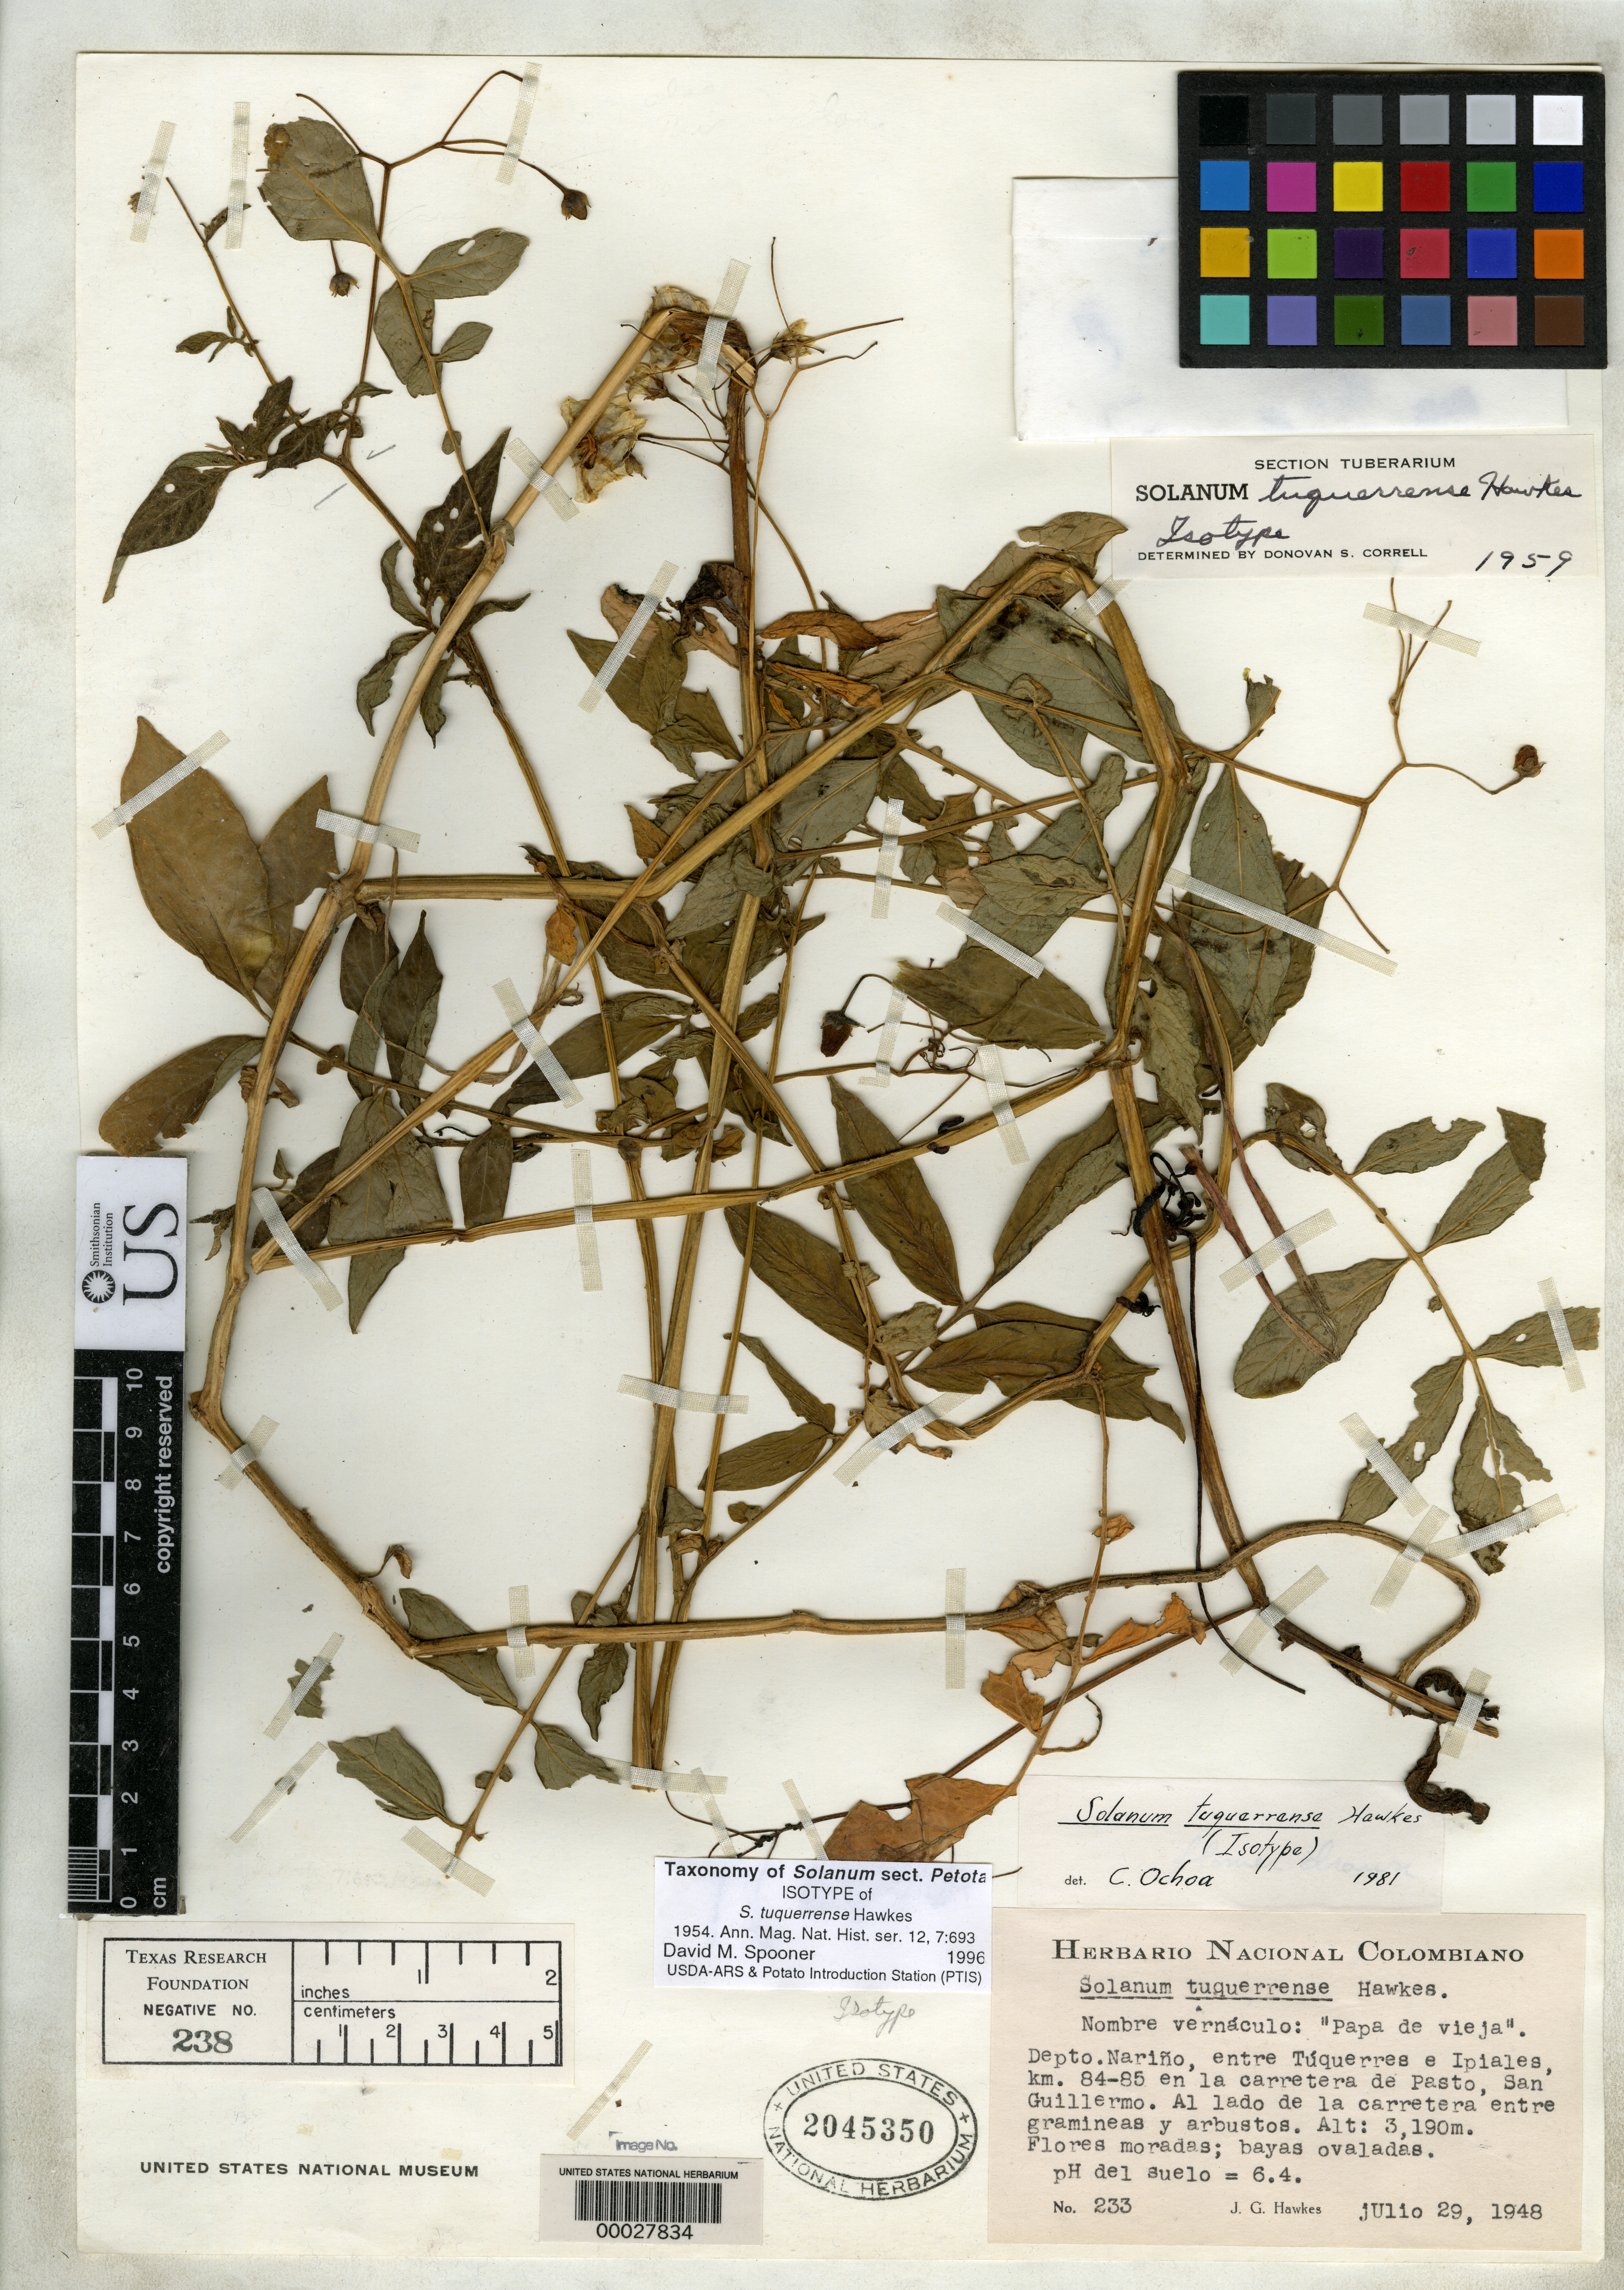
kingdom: Plantae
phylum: Tracheophyta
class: Magnoliopsida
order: Solanales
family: Solanaceae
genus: Solanum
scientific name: Solanum tuquerrense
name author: Hawkes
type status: Isotype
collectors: J. Hawkes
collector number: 233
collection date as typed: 29 Jul 1948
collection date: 1948-07-29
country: Colombia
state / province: Nariño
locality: Entre Tuquerres e Ipiales, km 84-85 en la Carretera de Pasto, San Guillermo.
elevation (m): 3190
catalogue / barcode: US 2045350